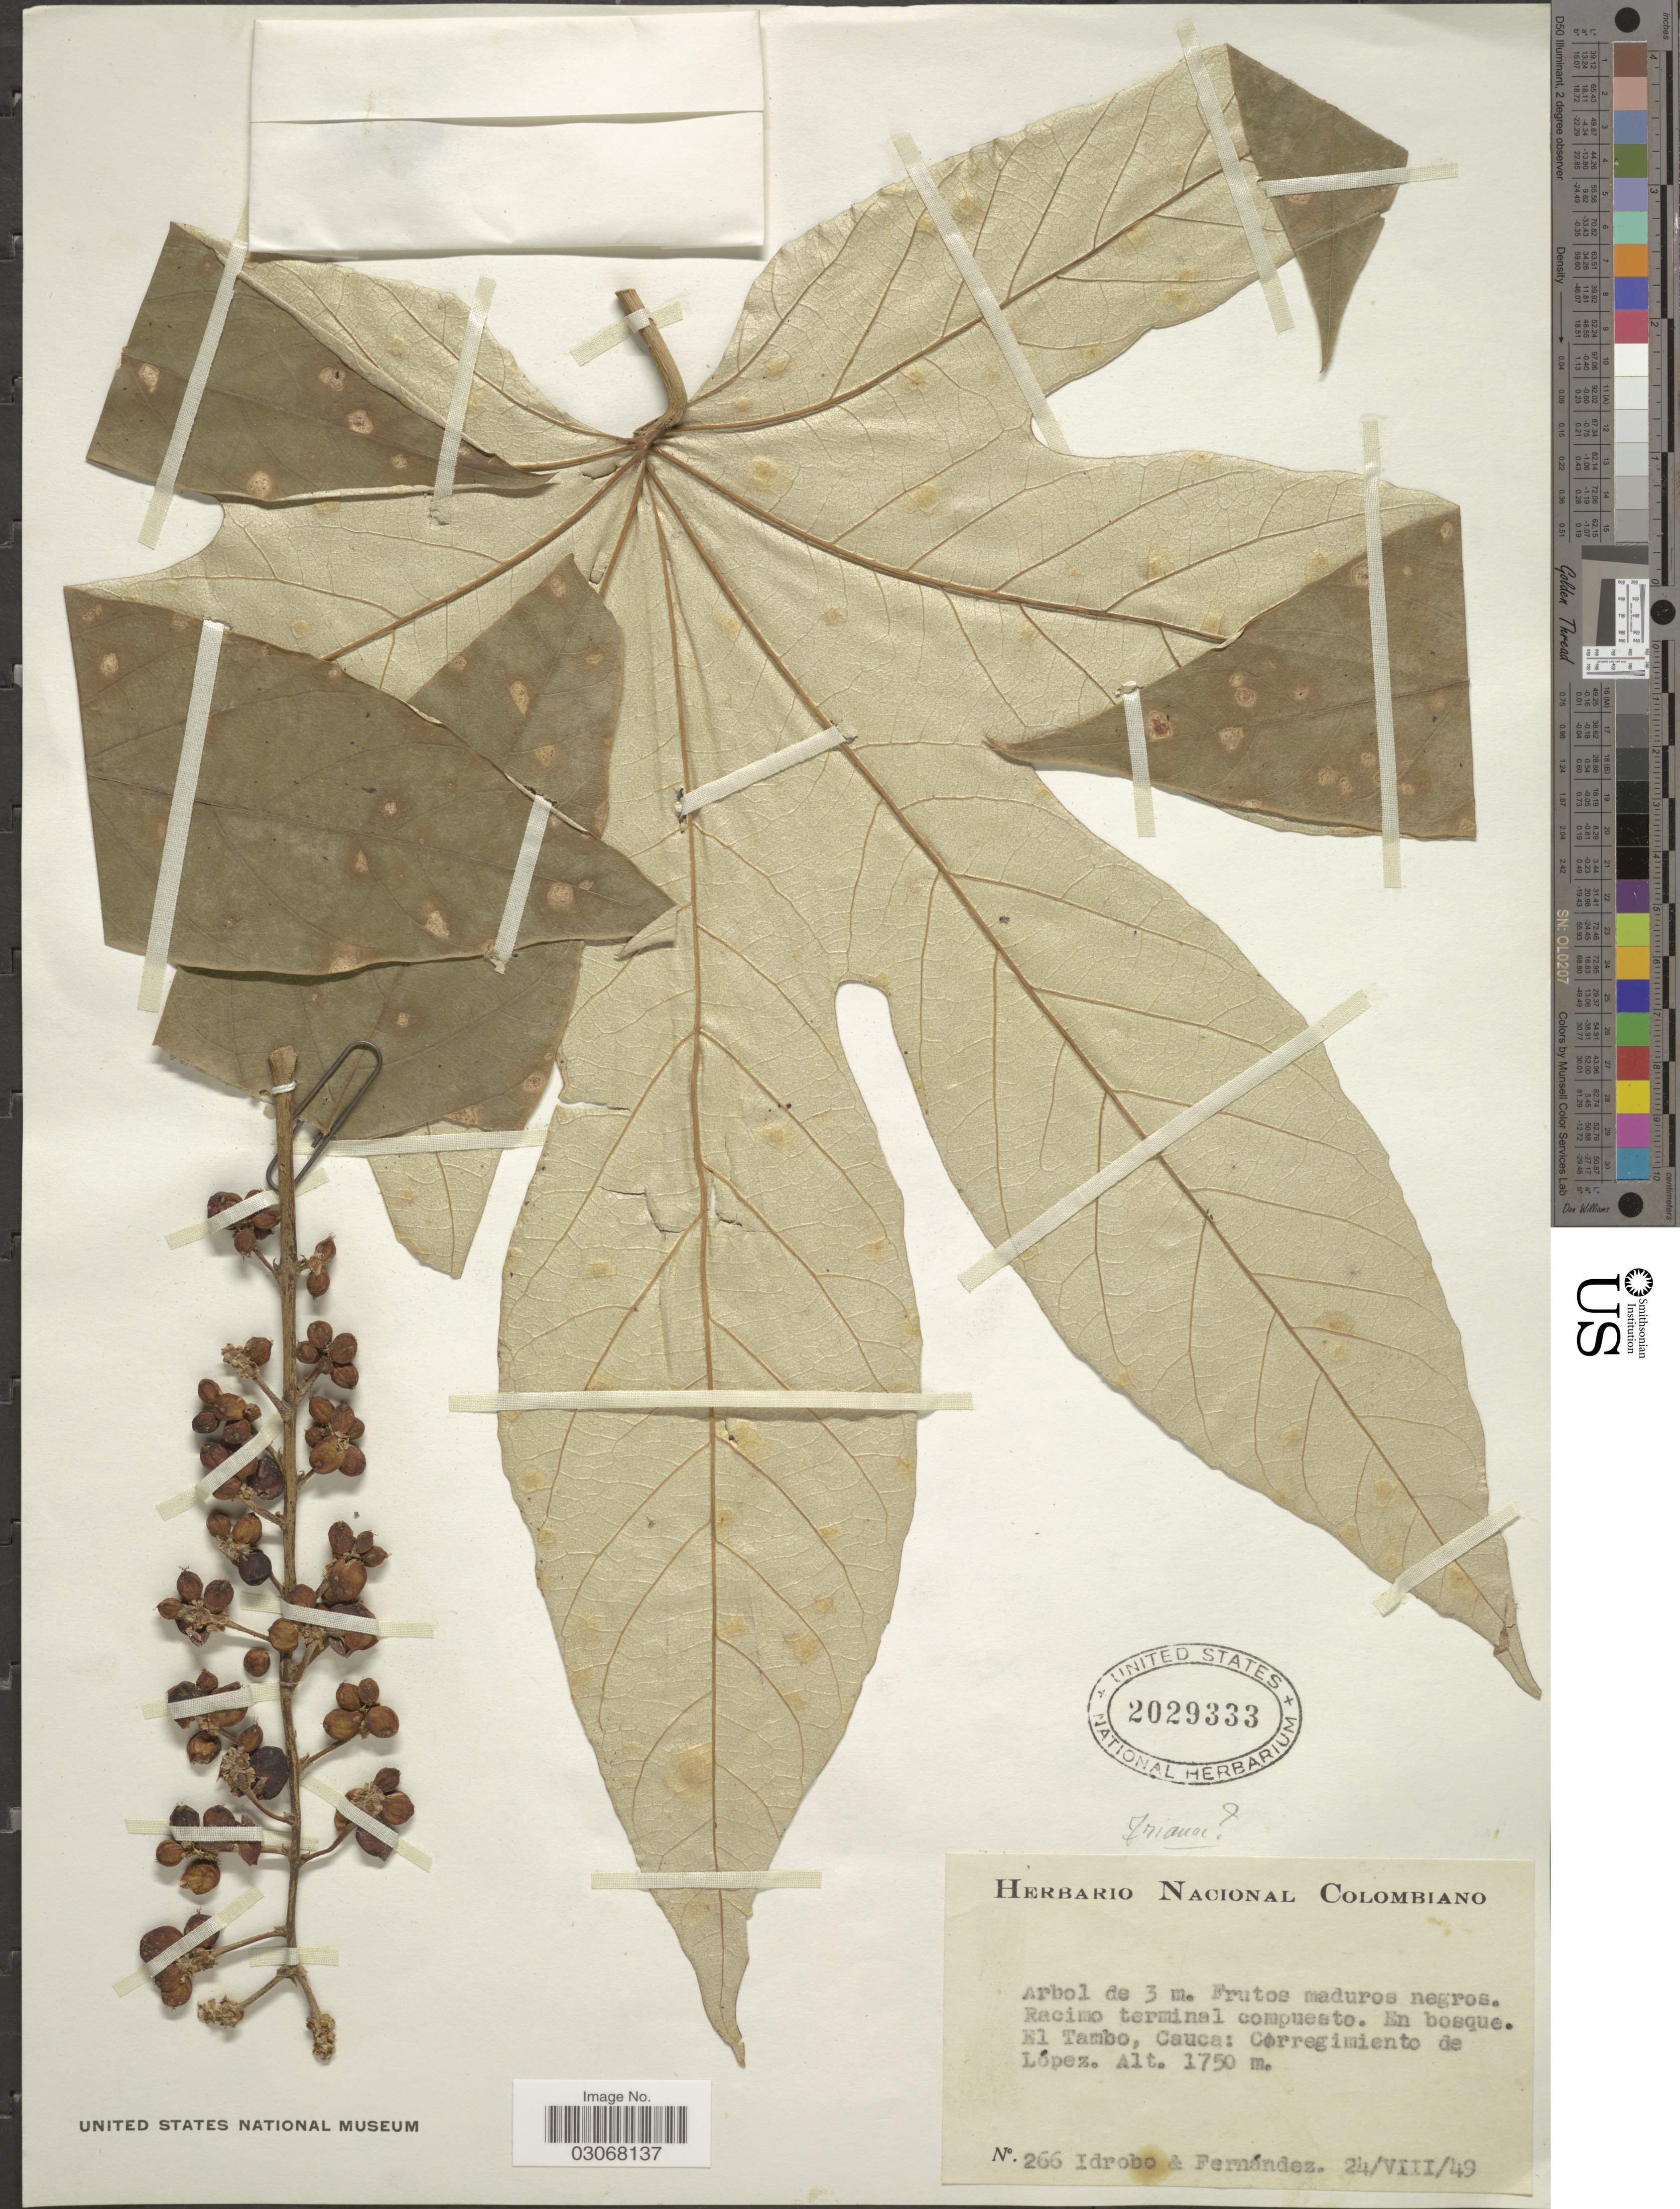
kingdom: Plantae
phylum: Tracheophyta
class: Magnoliopsida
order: Apiales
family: Araliaceae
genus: Oreopanax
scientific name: Oreopanax trianae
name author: Decne. & Planch. ex Harms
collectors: -- Idrobo & -- Fernandez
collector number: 266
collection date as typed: Transcribed d/m/y: 24/8/49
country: Colombia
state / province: Cauca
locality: El Tambo, Cauca: Corregimiento de López.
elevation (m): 1750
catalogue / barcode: US 2029333